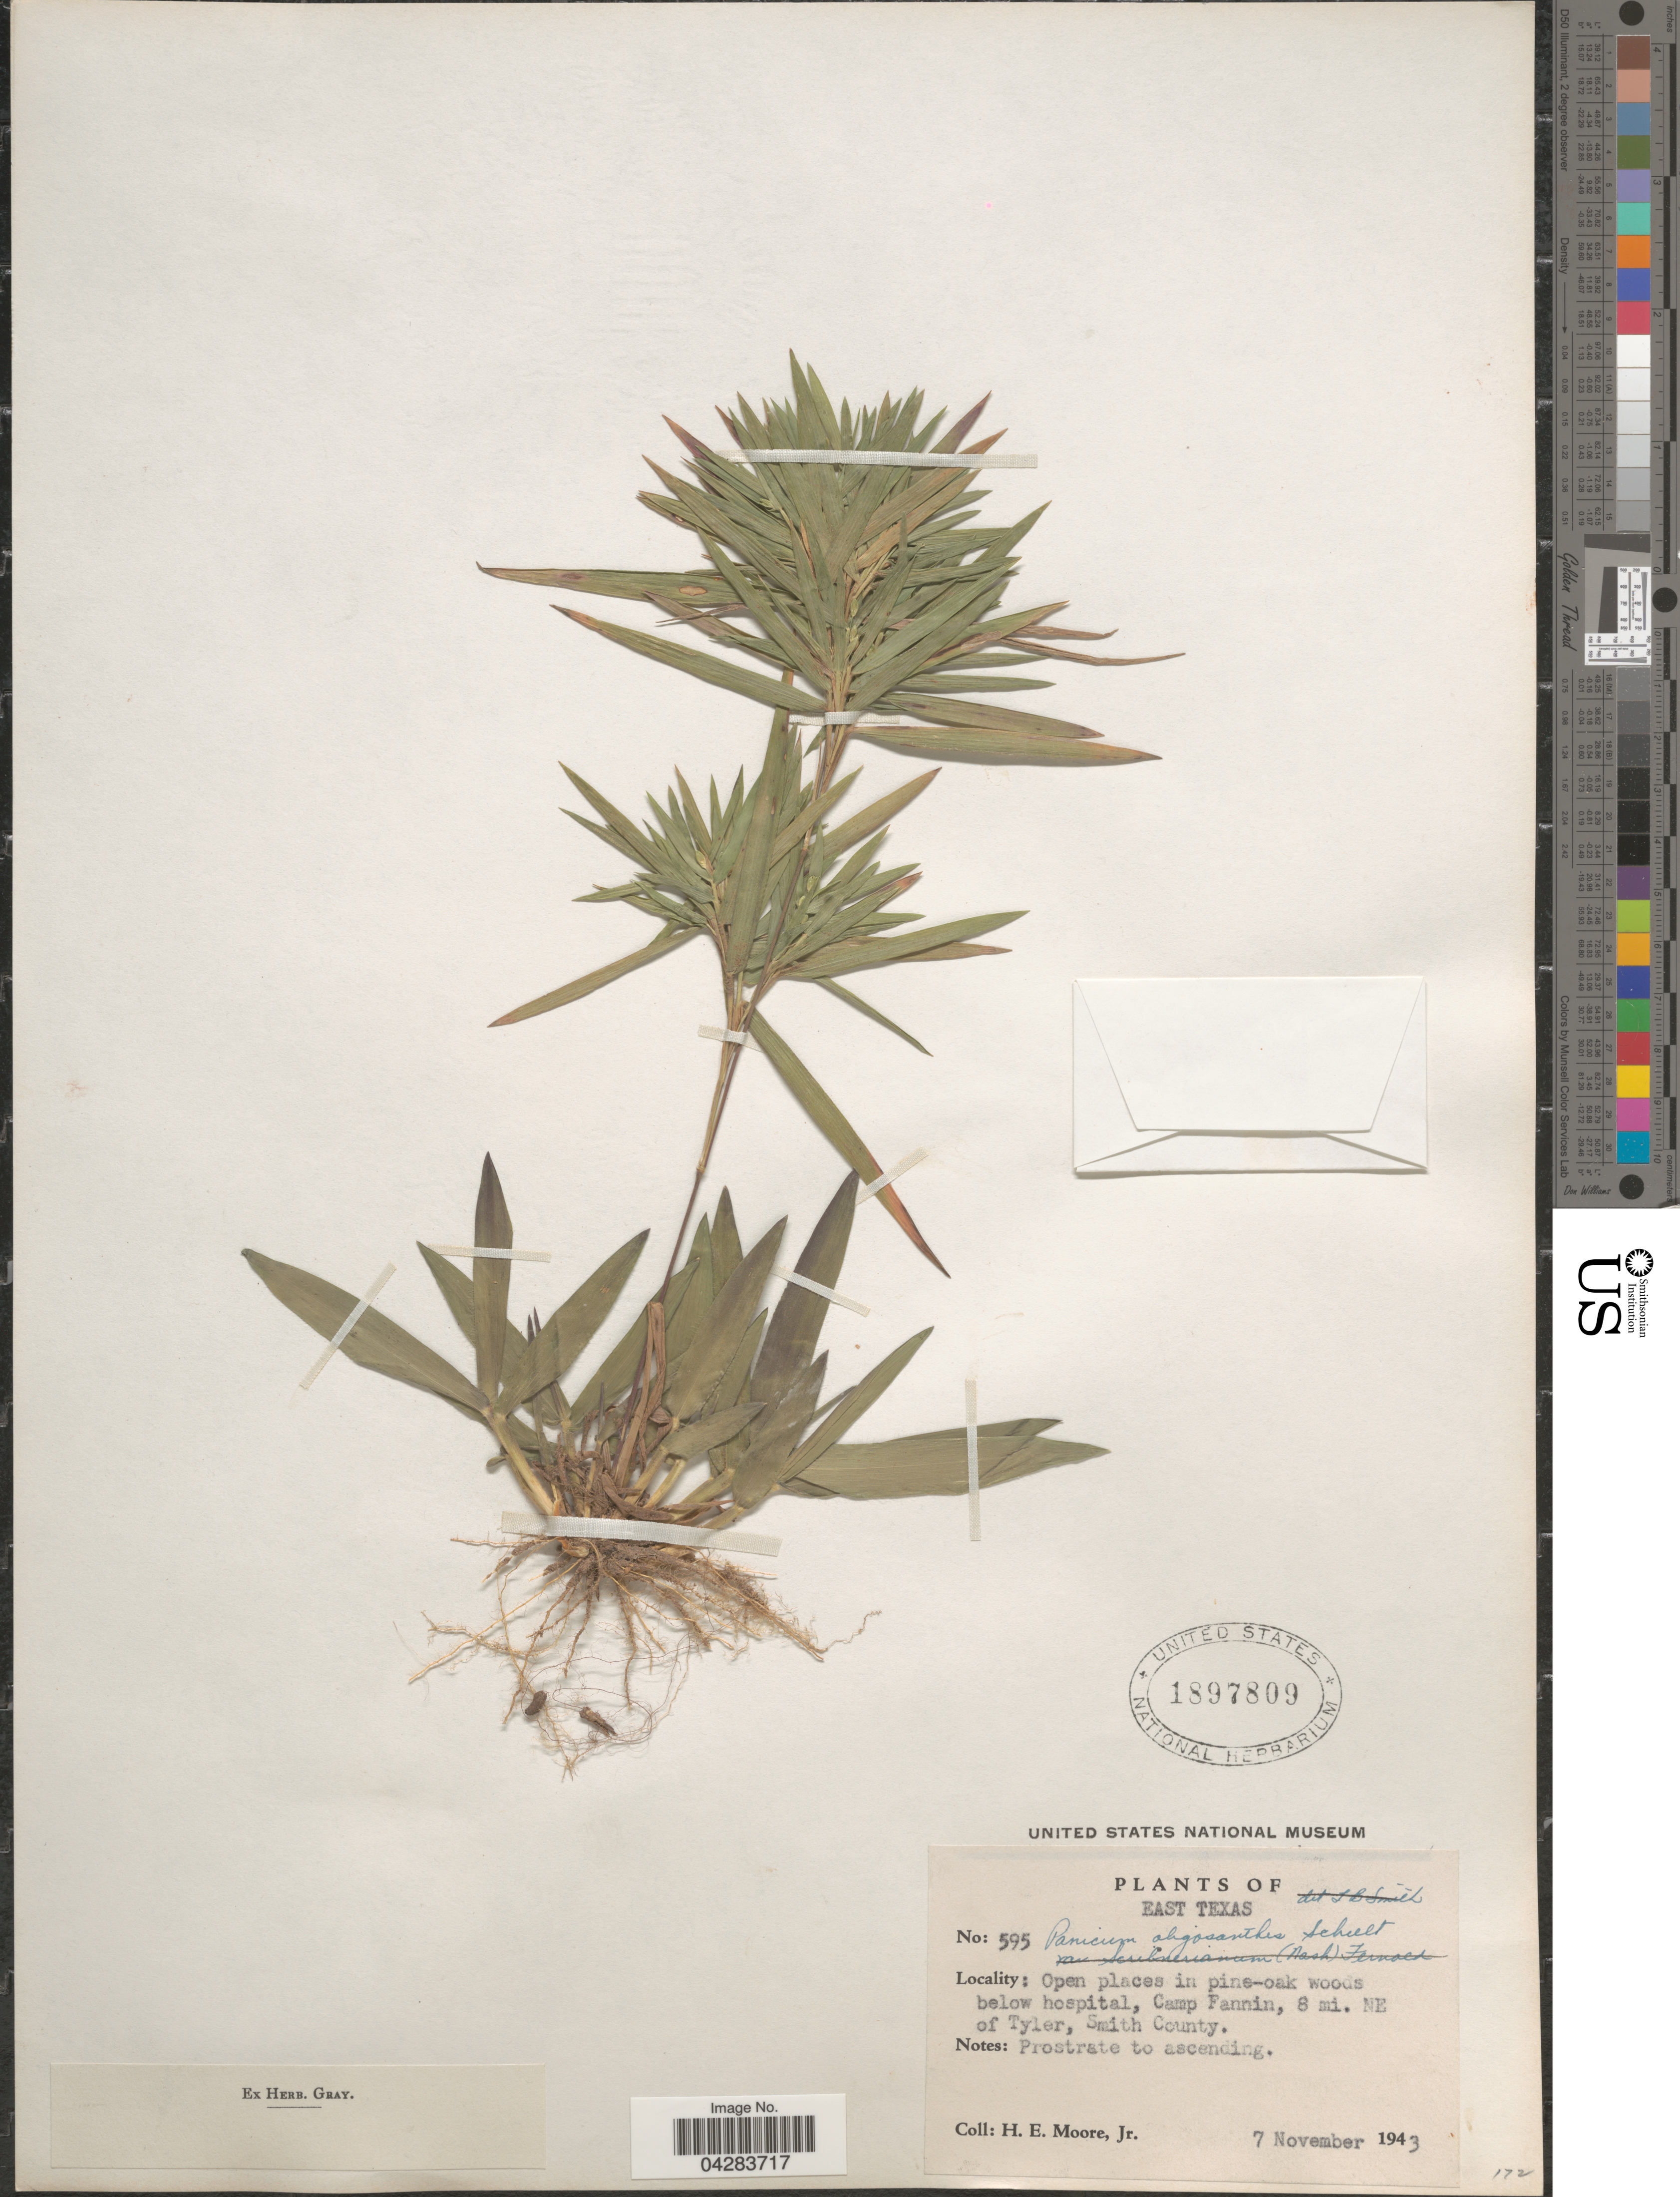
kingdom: Plantae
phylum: Tracheophyta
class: Liliopsida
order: Poales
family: Poaceae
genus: Dichanthelium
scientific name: Dichanthelium oligosanthes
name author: (Schult.) Gould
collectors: H. Moore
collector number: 595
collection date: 1943-11-07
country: United States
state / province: Texas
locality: East Texas. Open places in pine-oak woods below hospital, Camp Fannin, 8 mi. NE of Tyler, Smith County.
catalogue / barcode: US 1897809